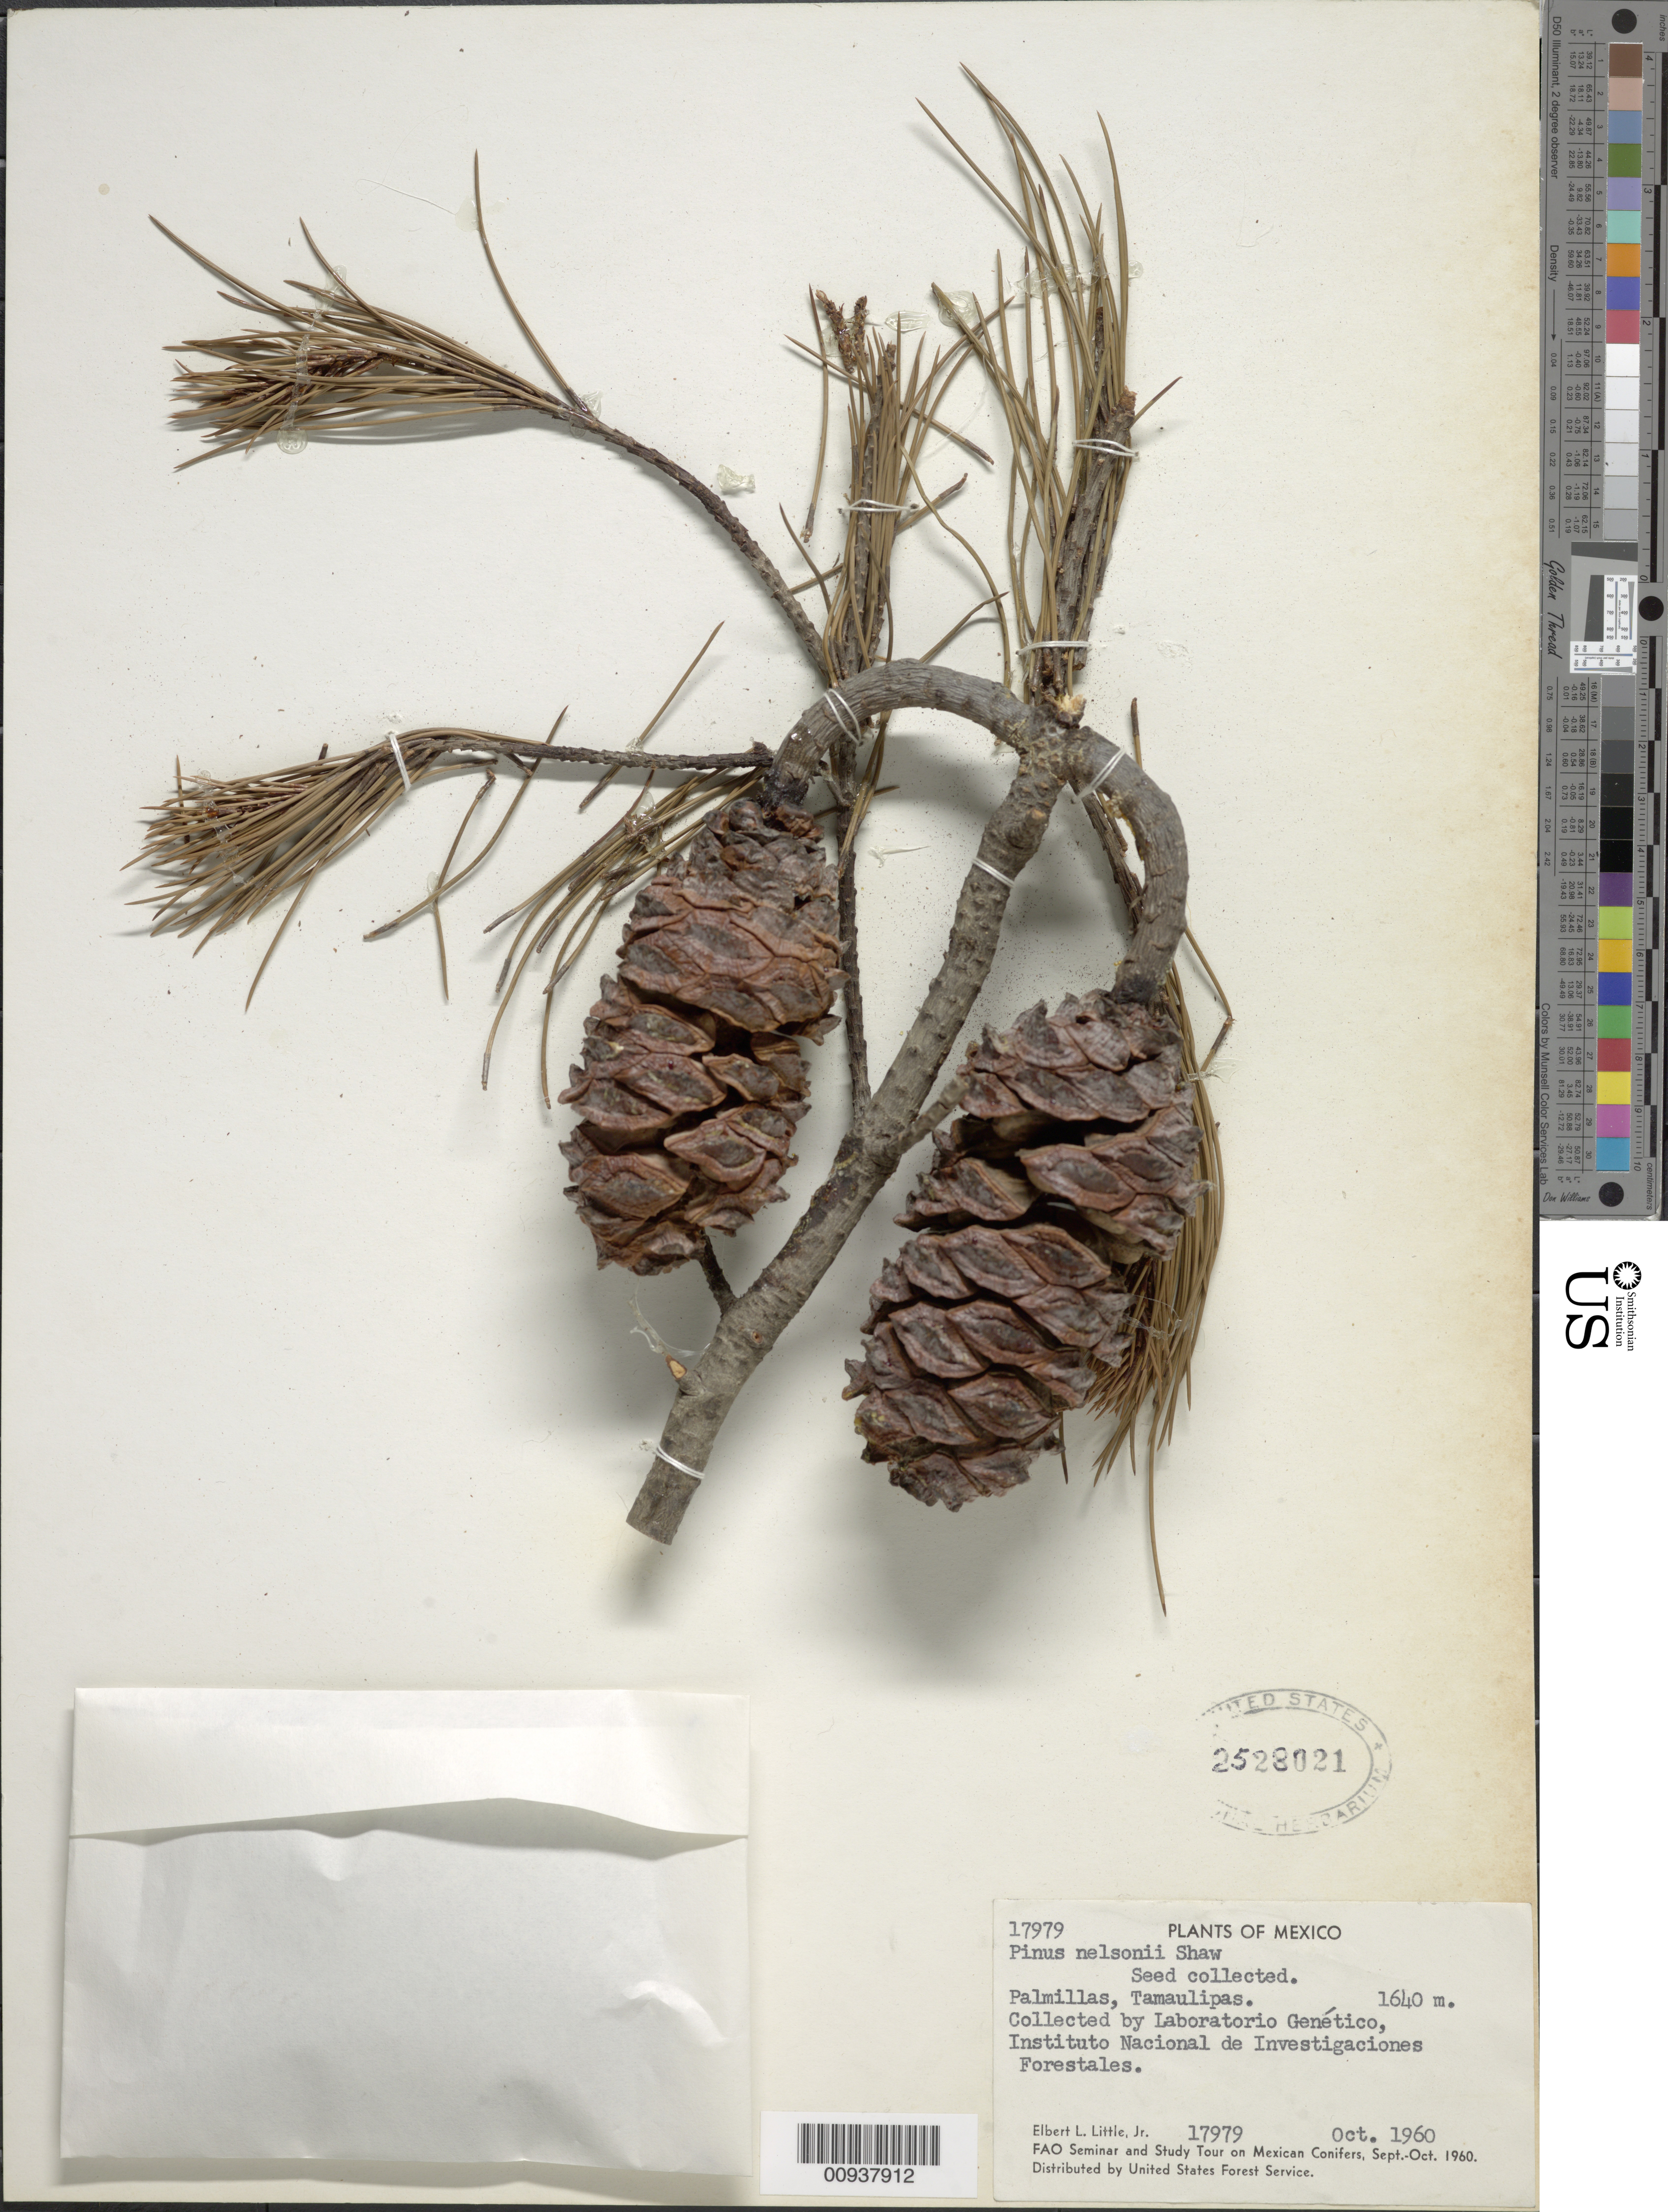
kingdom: Plantae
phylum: Tracheophyta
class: Pinopsida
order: Pinales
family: Pinaceae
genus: Pinus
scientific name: Pinus nelsonii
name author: Shaw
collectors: E. L. Little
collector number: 17879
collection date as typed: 01 Oct 1960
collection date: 1960-10-01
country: Mexico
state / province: Tamaulipas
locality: Palmillas.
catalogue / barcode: US 2528021